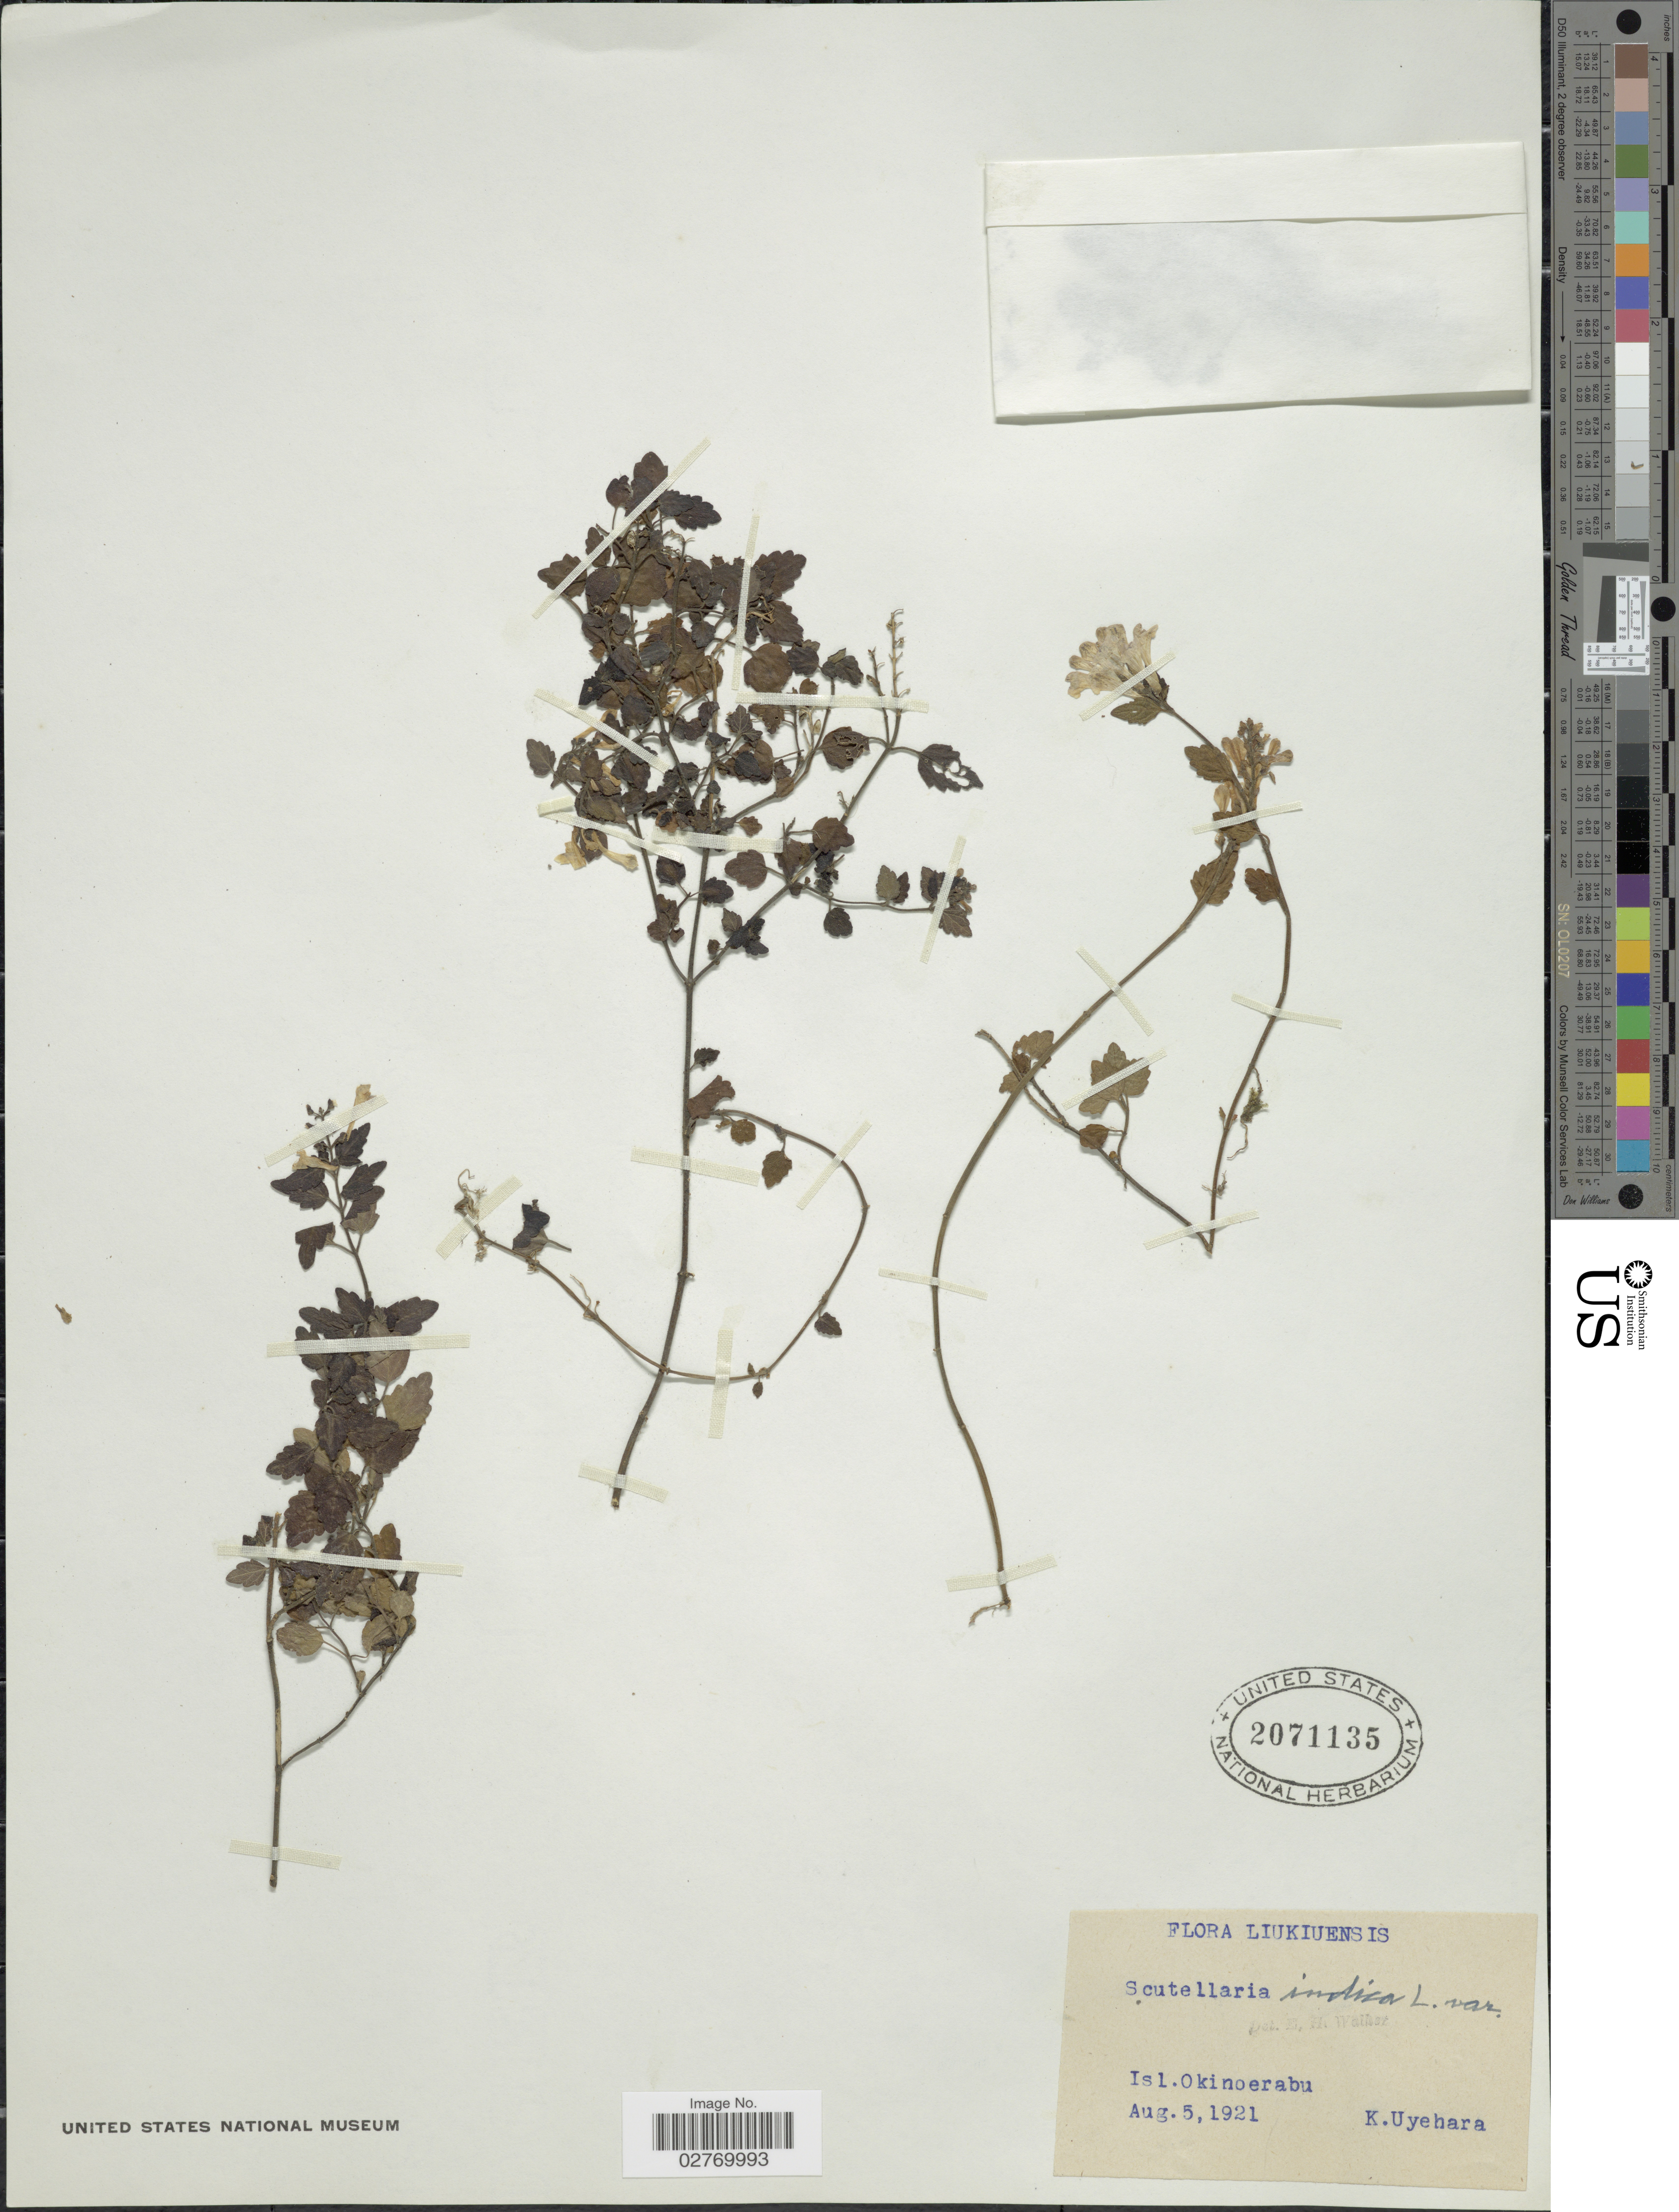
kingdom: Plantae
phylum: Tracheophyta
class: Magnoliopsida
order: Lamiales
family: Lamiaceae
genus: Scutellaria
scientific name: Scutellaria indica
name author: L.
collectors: K. Uyehara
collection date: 1921-08-05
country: Japan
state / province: Okinawa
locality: Liukiuensis. Isl. Okinoerabu.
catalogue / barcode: US 2071135